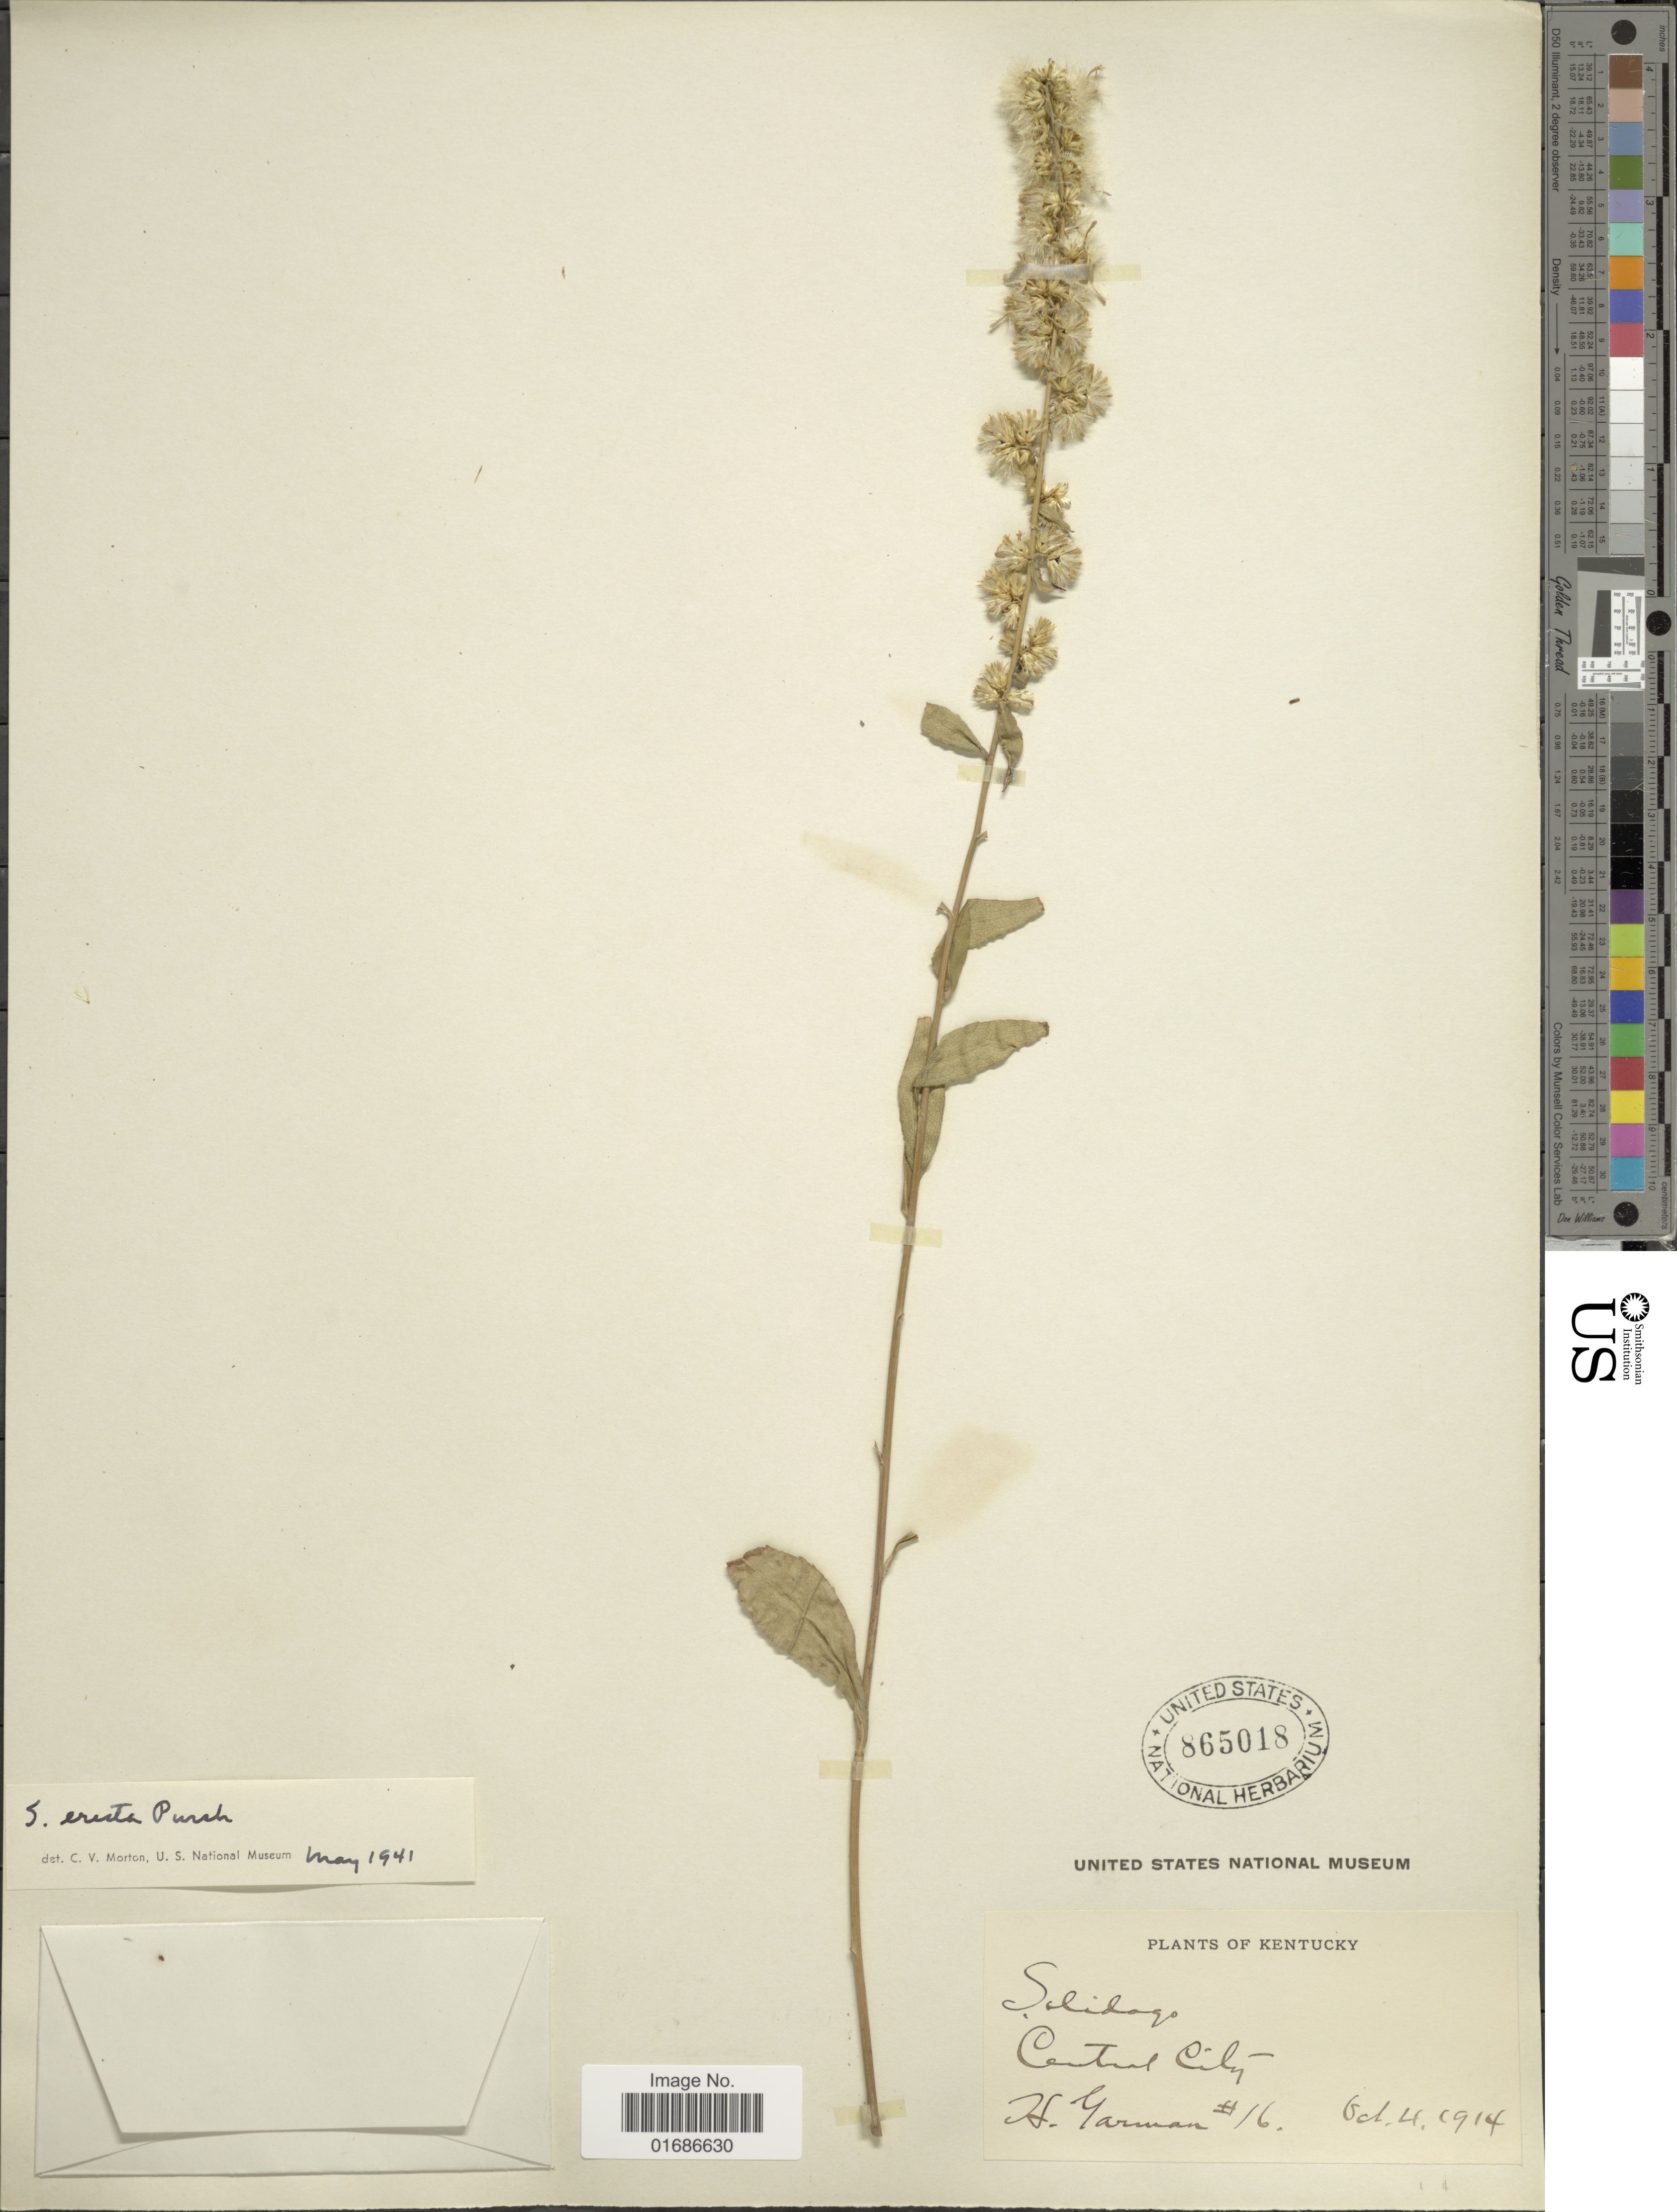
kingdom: Plantae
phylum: Tracheophyta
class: Magnoliopsida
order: Asterales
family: Asteraceae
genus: Solidago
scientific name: Solidago erecta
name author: Pursh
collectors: H. Garman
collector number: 16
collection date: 1914-10-04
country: United States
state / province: Kentucky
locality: Central City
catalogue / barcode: US 865018